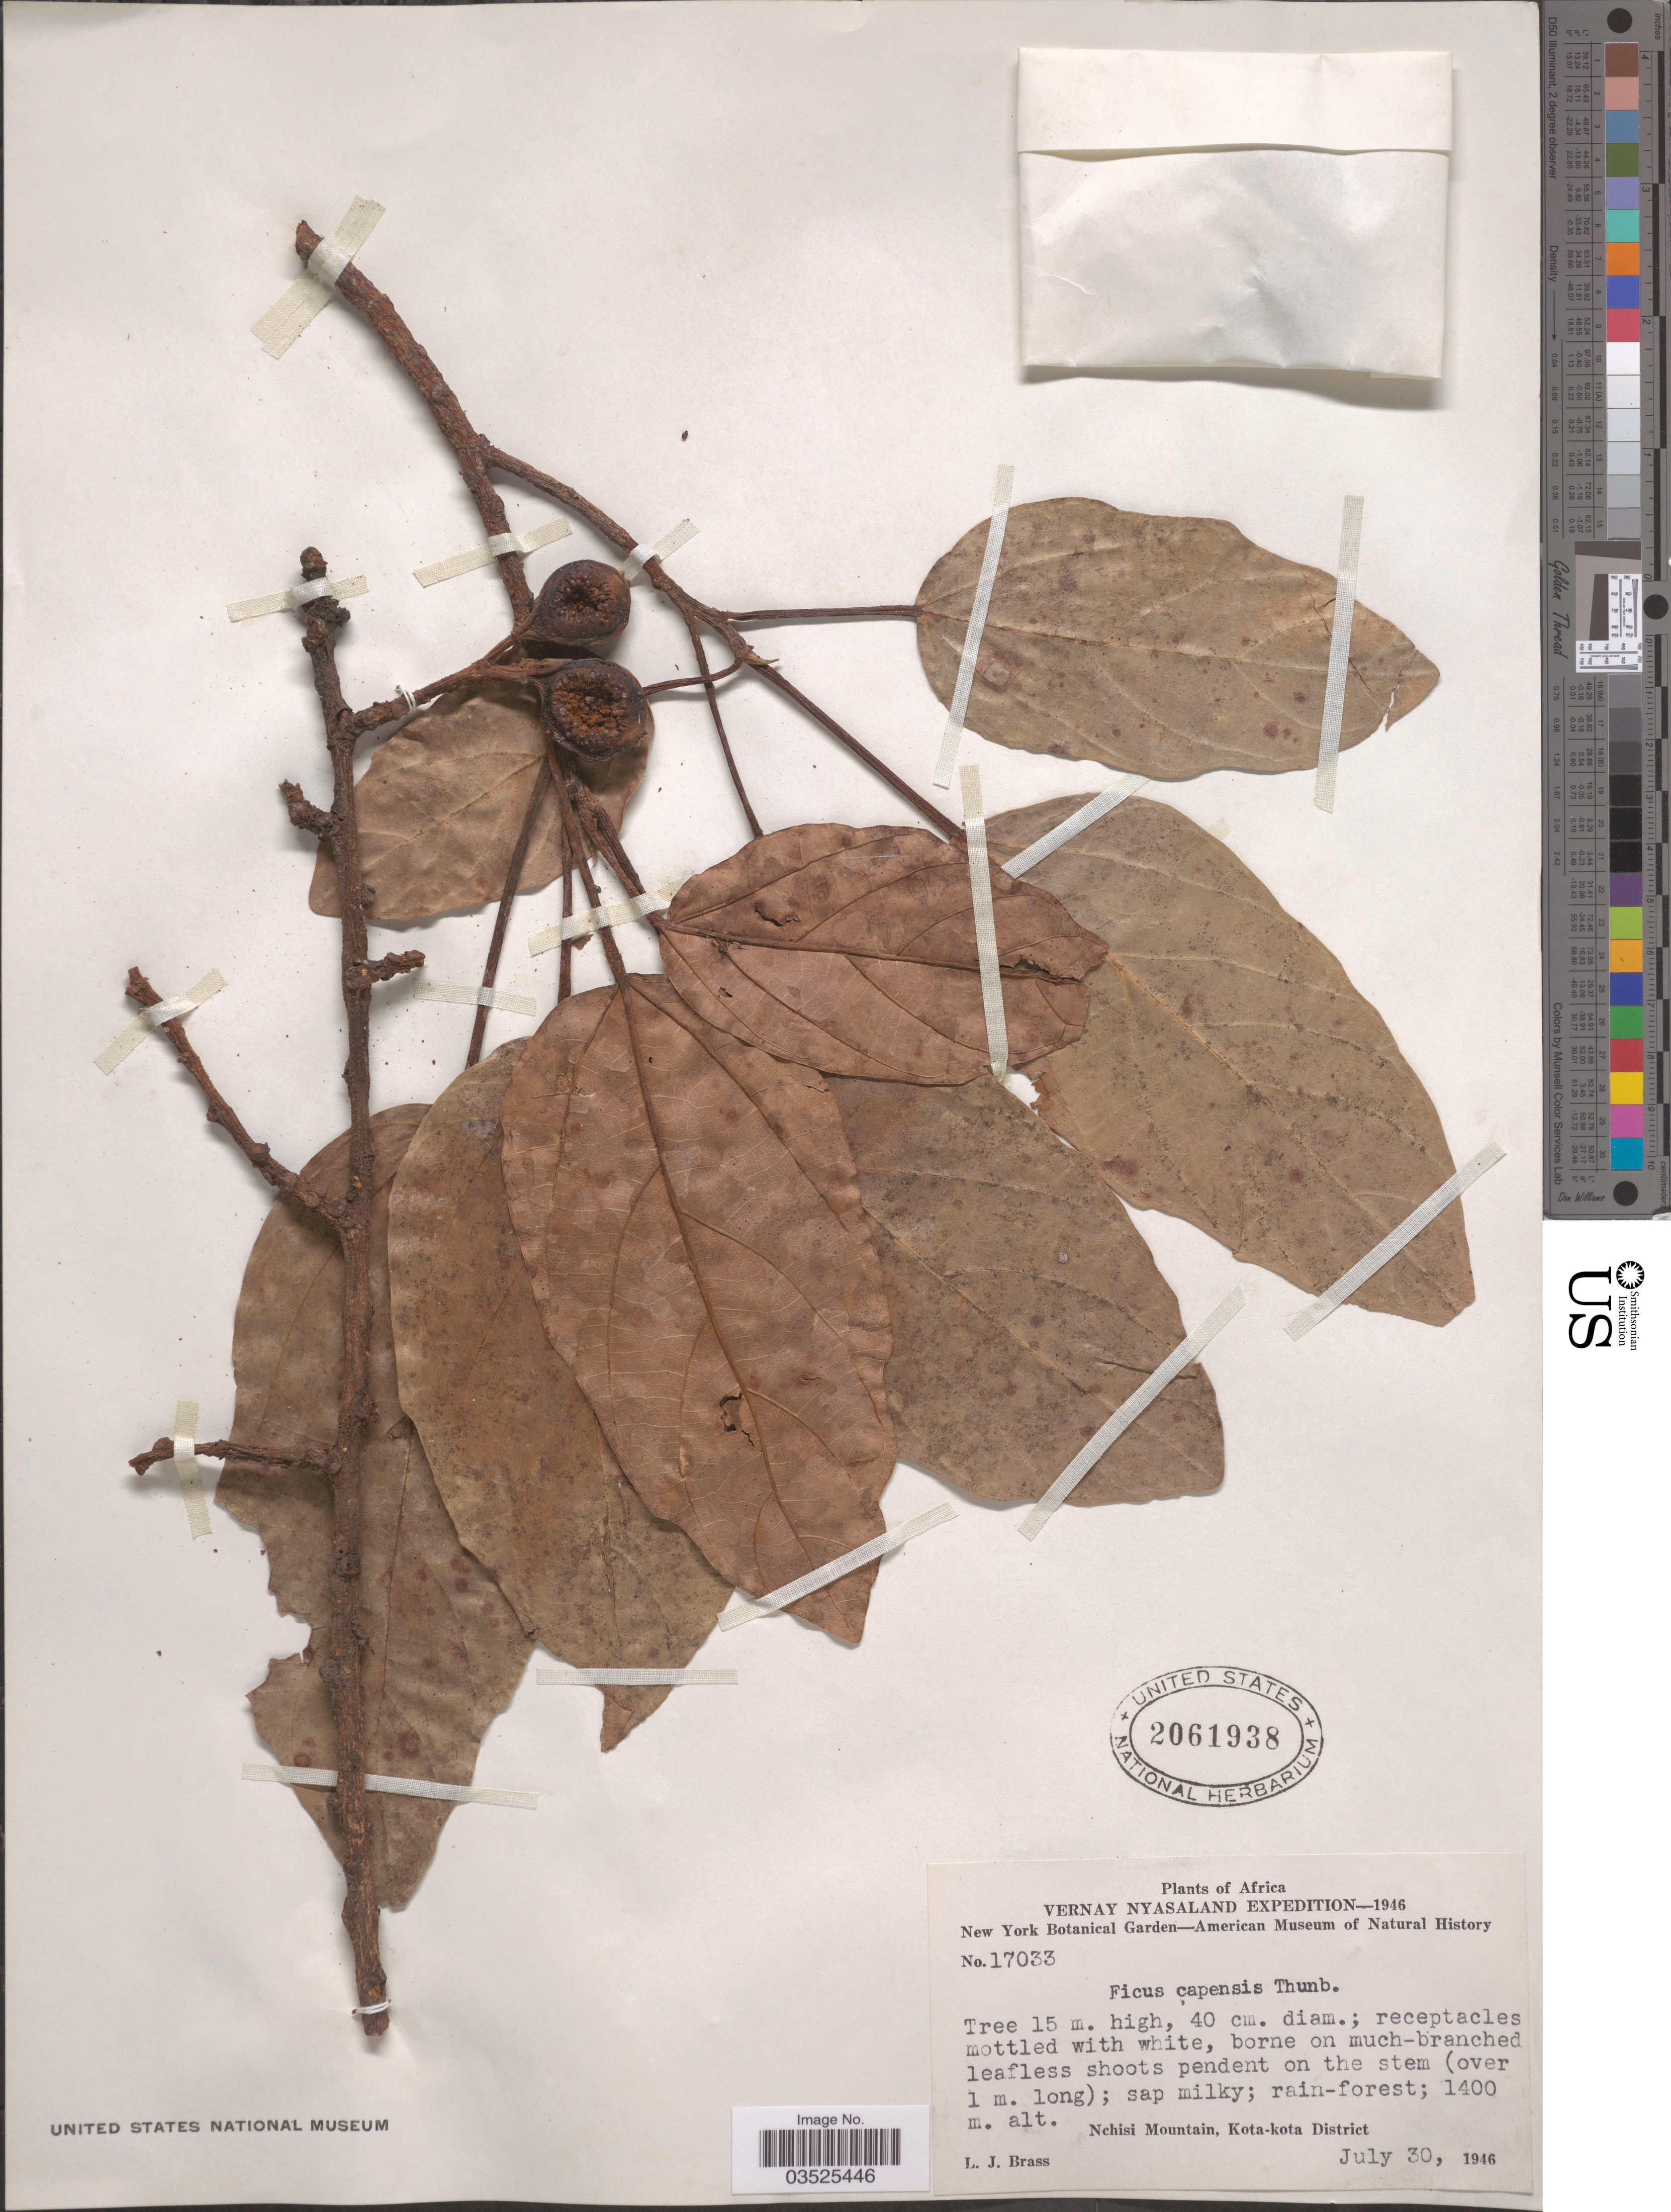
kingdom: Plantae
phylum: Tracheophyta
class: Magnoliopsida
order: Rosales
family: Moraceae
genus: Ficus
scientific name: Ficus sur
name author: Forssk.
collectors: L. J. Brass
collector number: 17033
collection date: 1946-07-30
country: Malawi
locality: Vernay Nyasaland. Nchisi Mountain, Kota-kota District.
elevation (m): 1400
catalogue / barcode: US 2061938